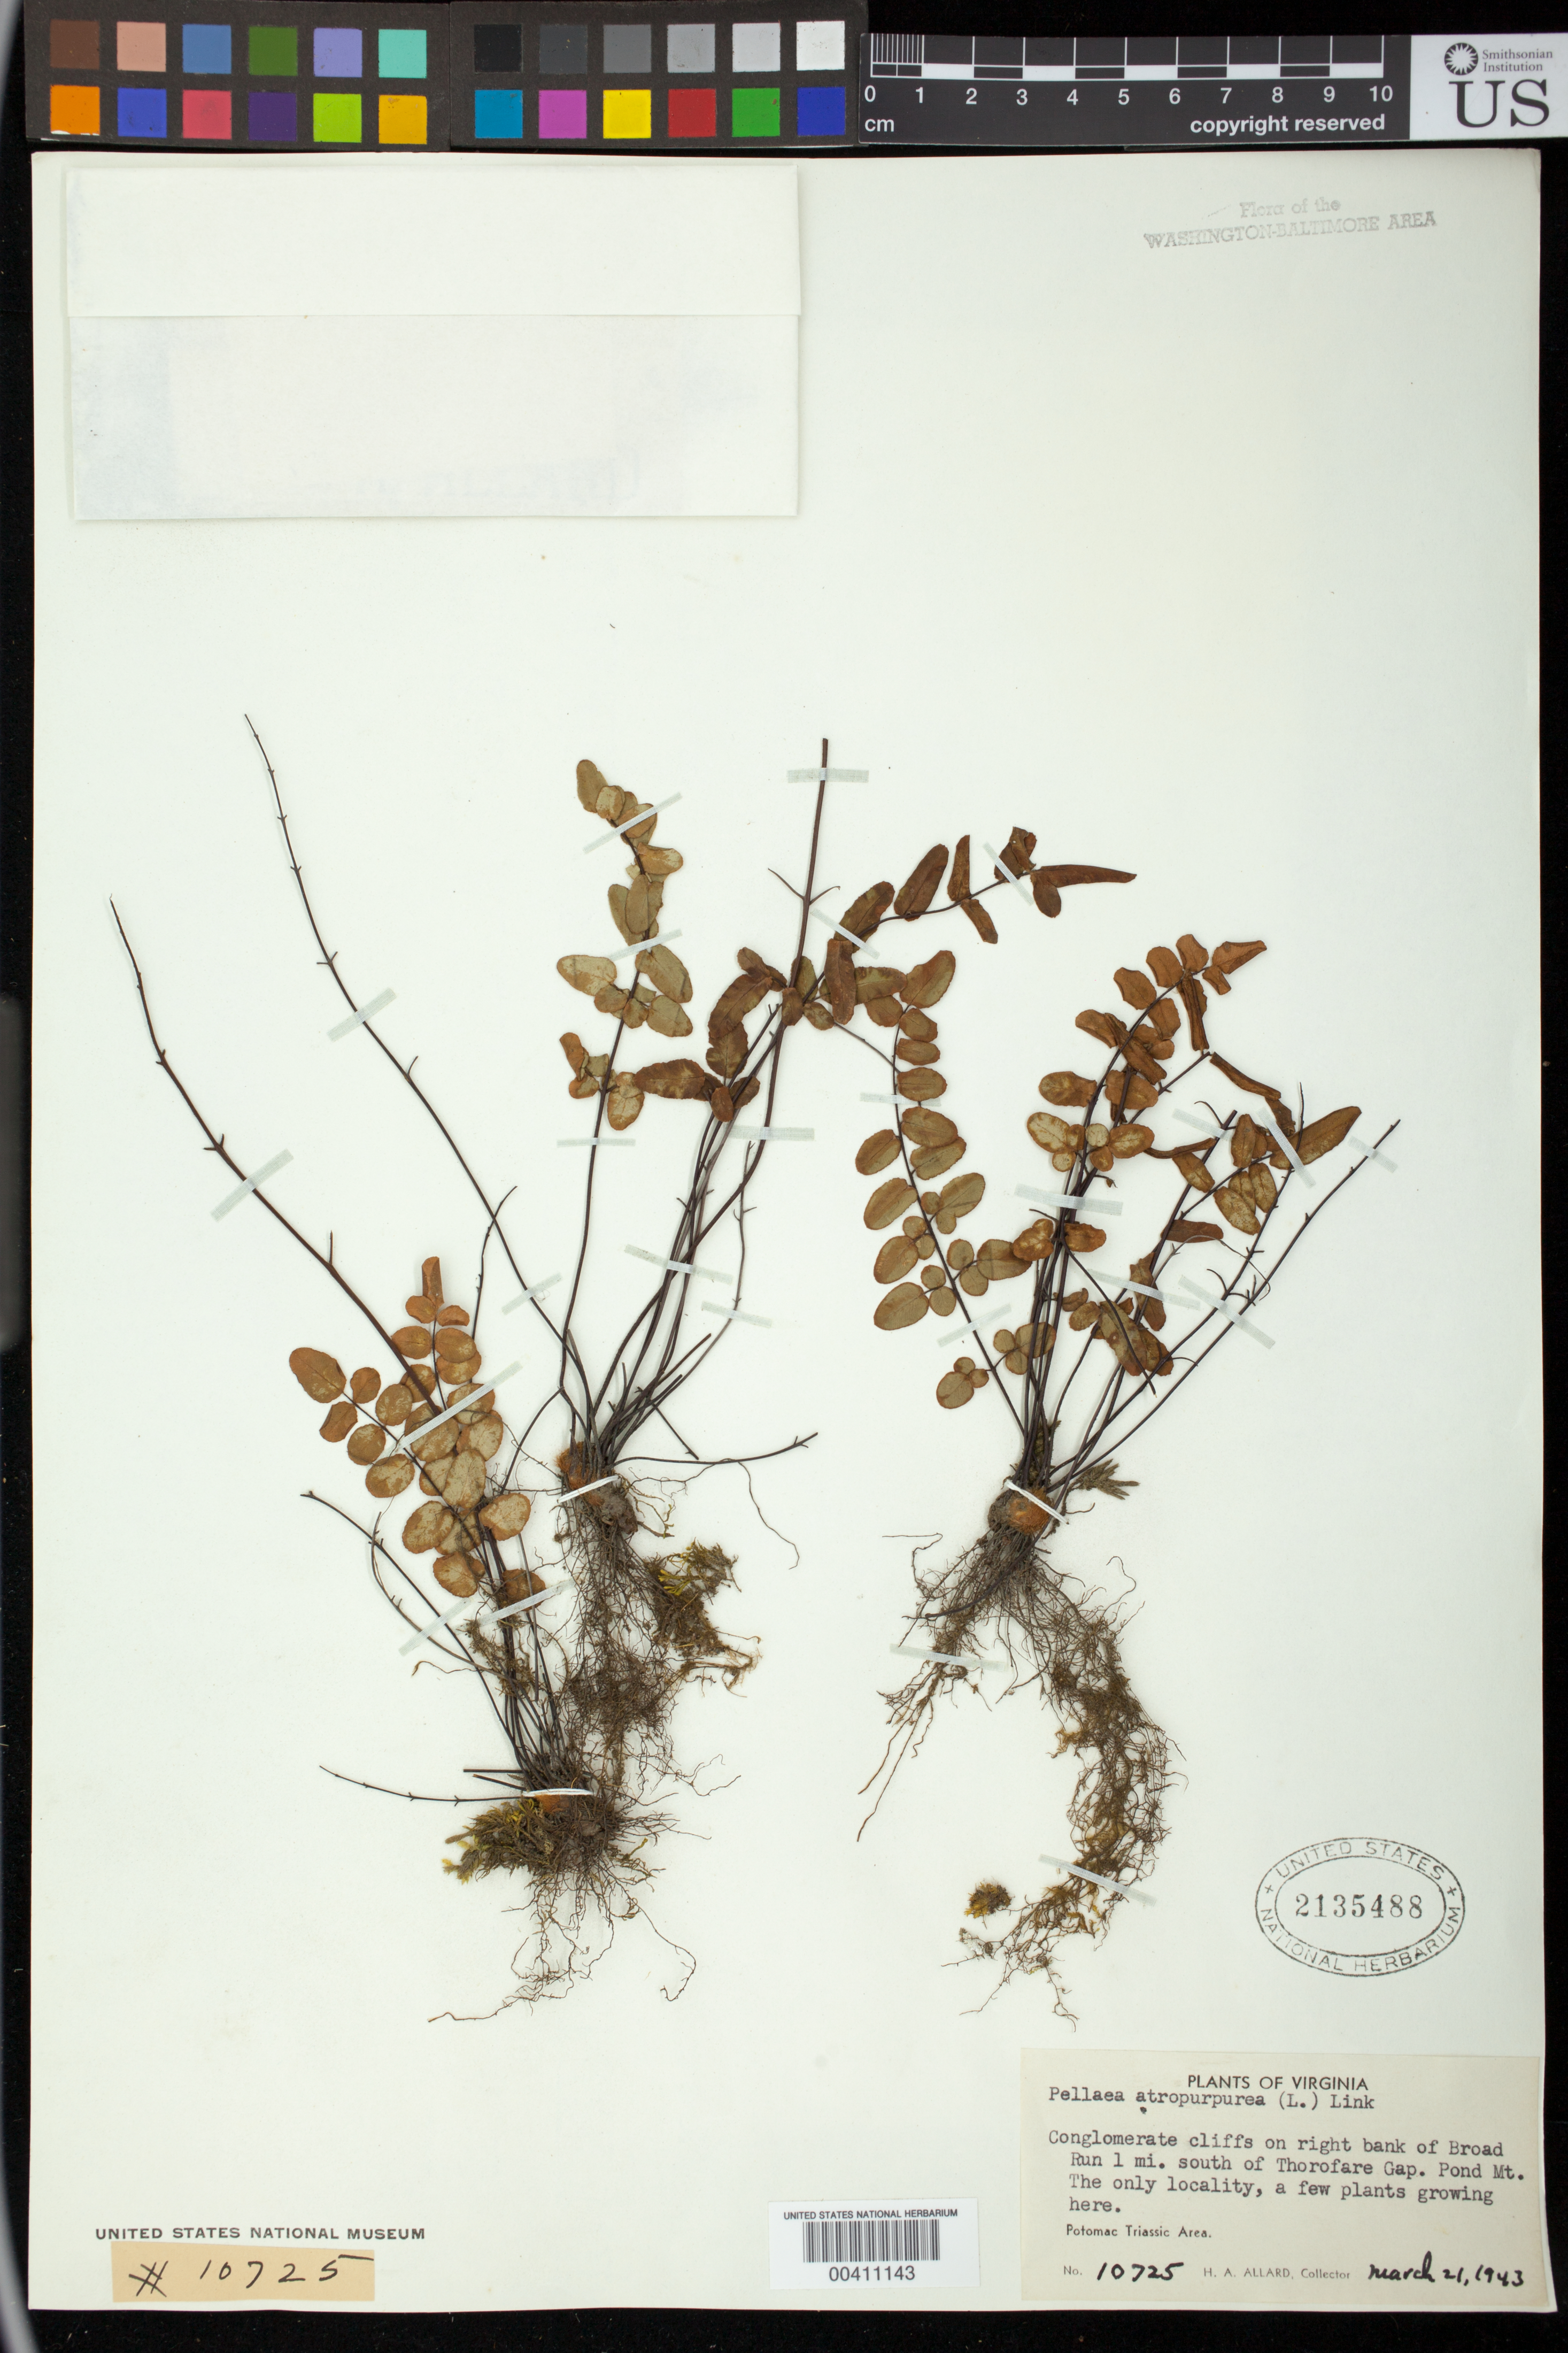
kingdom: Plantae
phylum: Tracheophyta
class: Polypodiopsida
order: Polypodiales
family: Pteridaceae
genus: Pellaea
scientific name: Pellaea atropurpurea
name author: (L.) Link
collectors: H. A. Allard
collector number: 10725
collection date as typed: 21 Mar 1943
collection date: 1943-03-21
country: United States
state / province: Virginia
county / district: Fauquier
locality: Broad Run, south of Thorofare Gap, Pond Mountain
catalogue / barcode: US 2135488